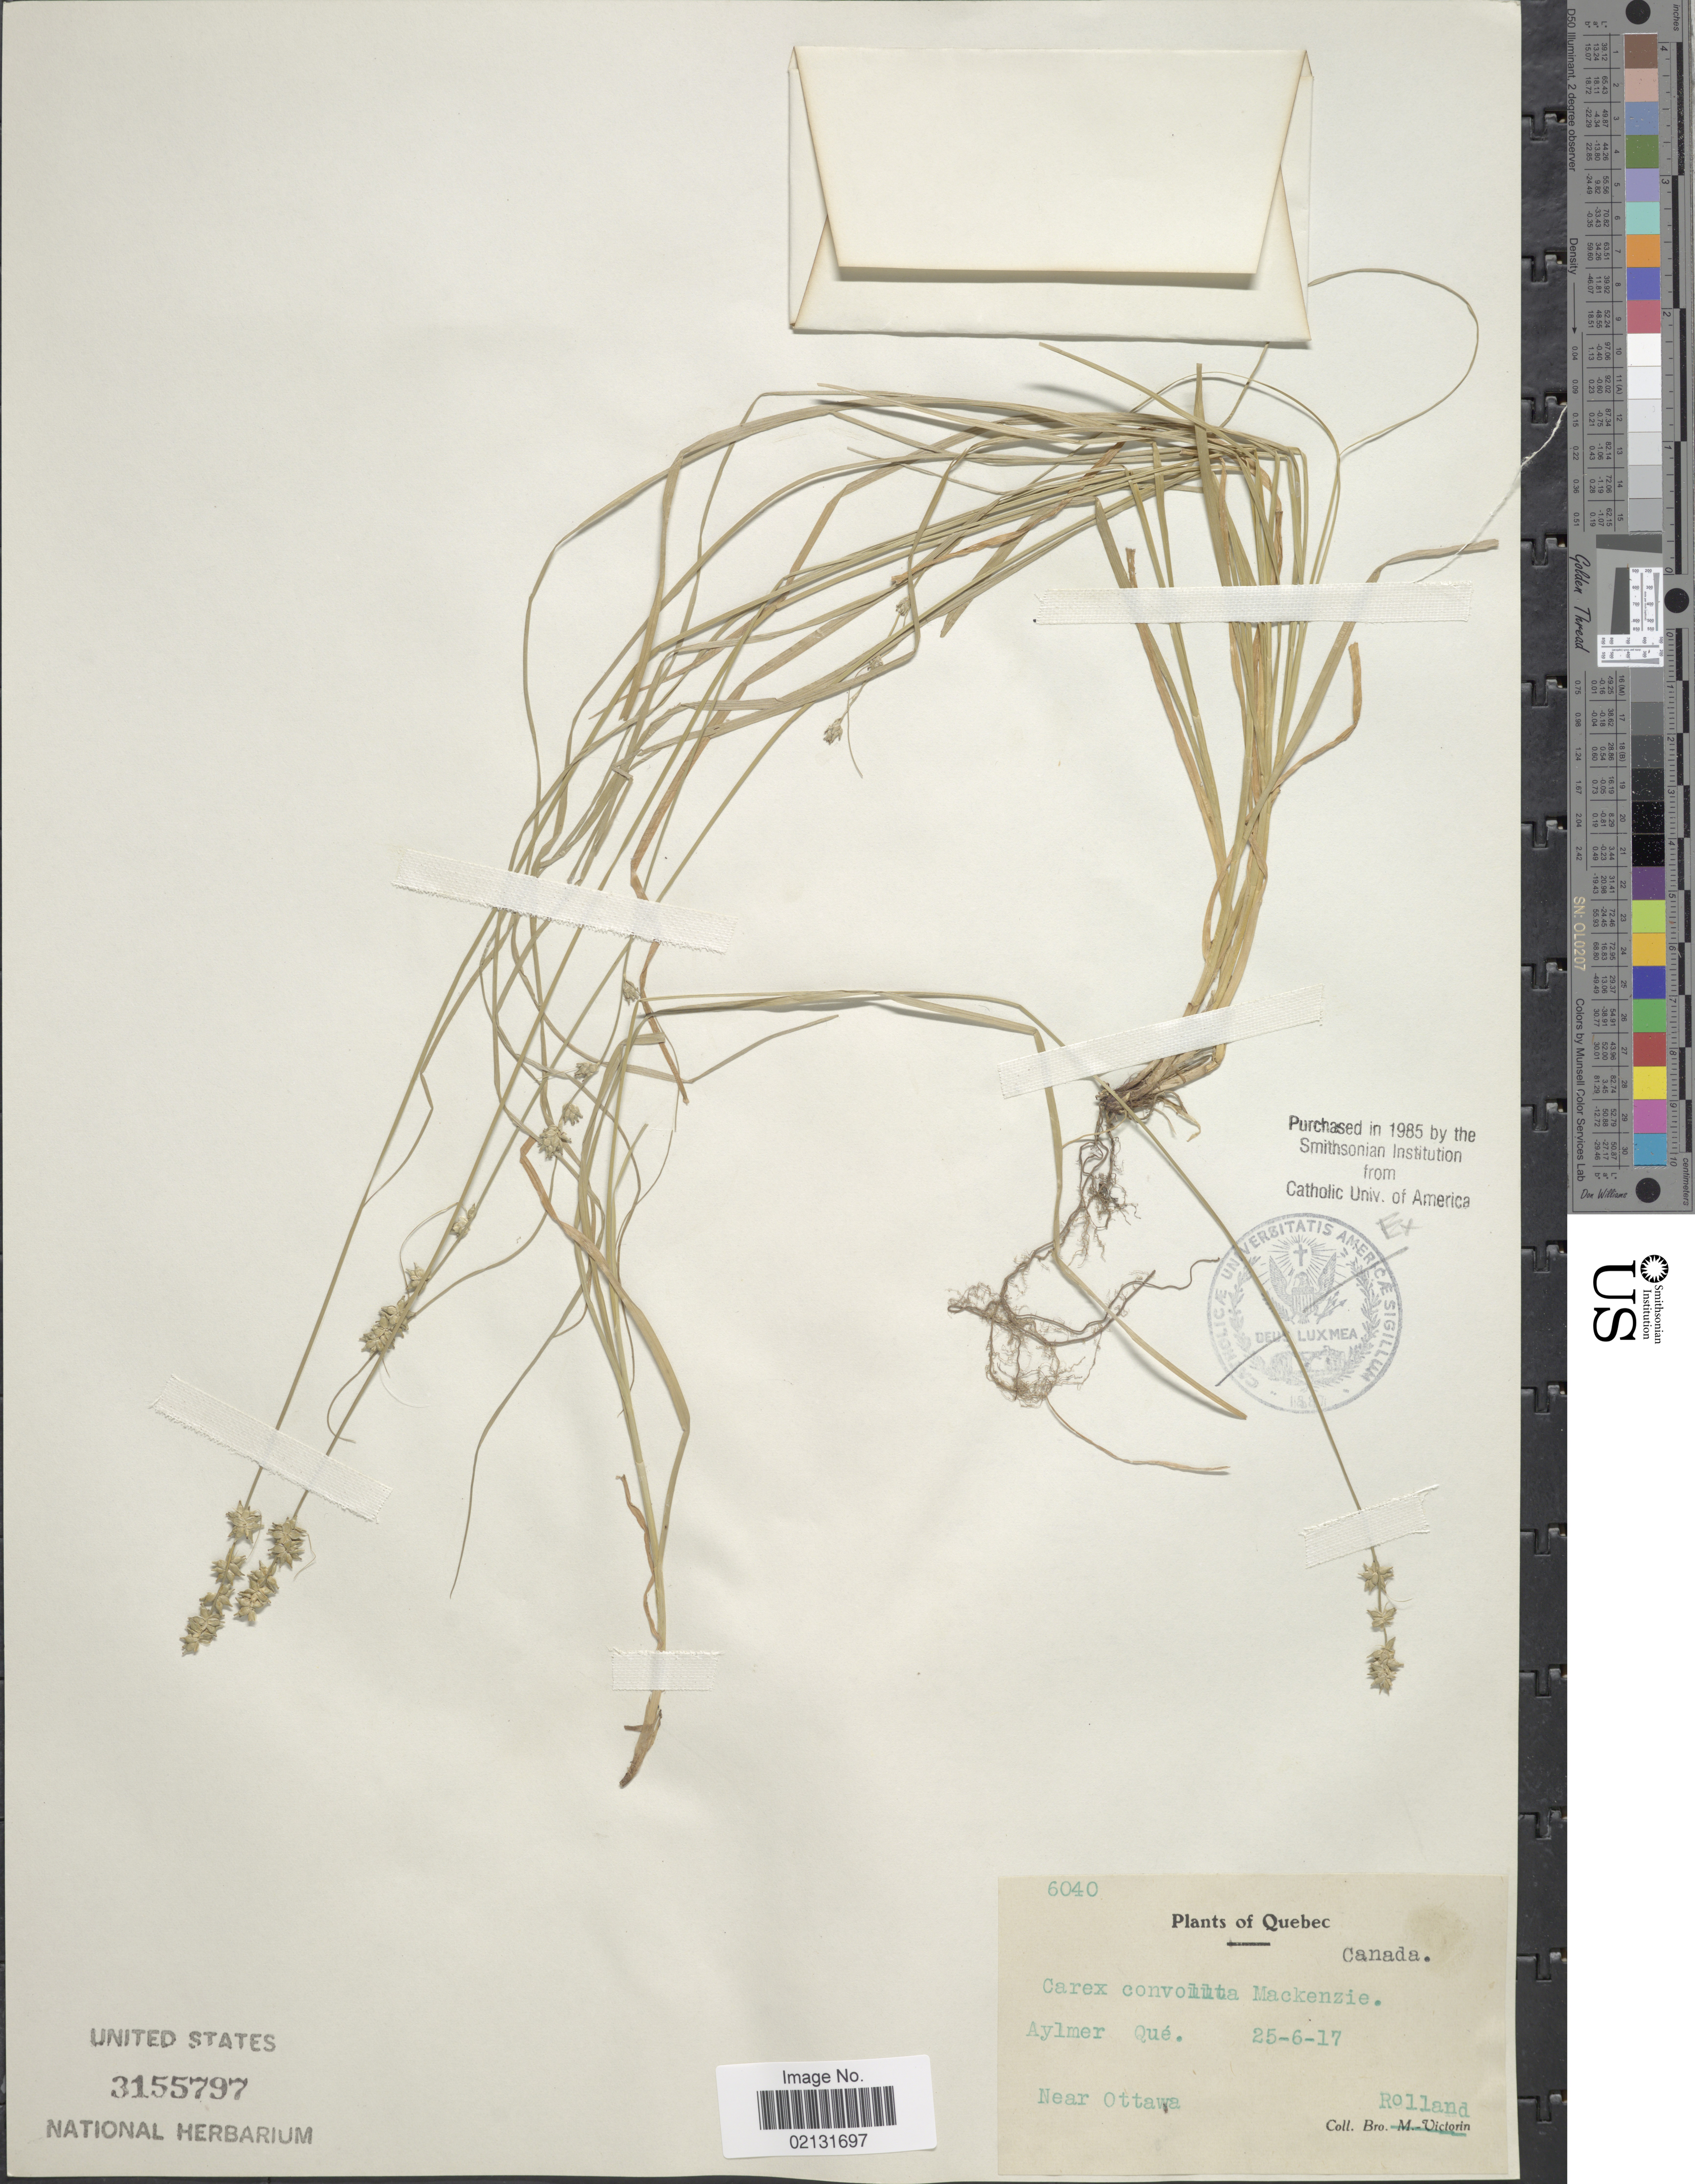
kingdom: Plantae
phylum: Tracheophyta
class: Liliopsida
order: Poales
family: Cyperaceae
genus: Carex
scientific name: Carex rosea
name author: Willd.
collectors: B. Rolland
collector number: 6040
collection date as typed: Transcribed d/m/y: 25/6/17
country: Canada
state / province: Quebec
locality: Aylmer, near Ottawa.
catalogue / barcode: US 3155797